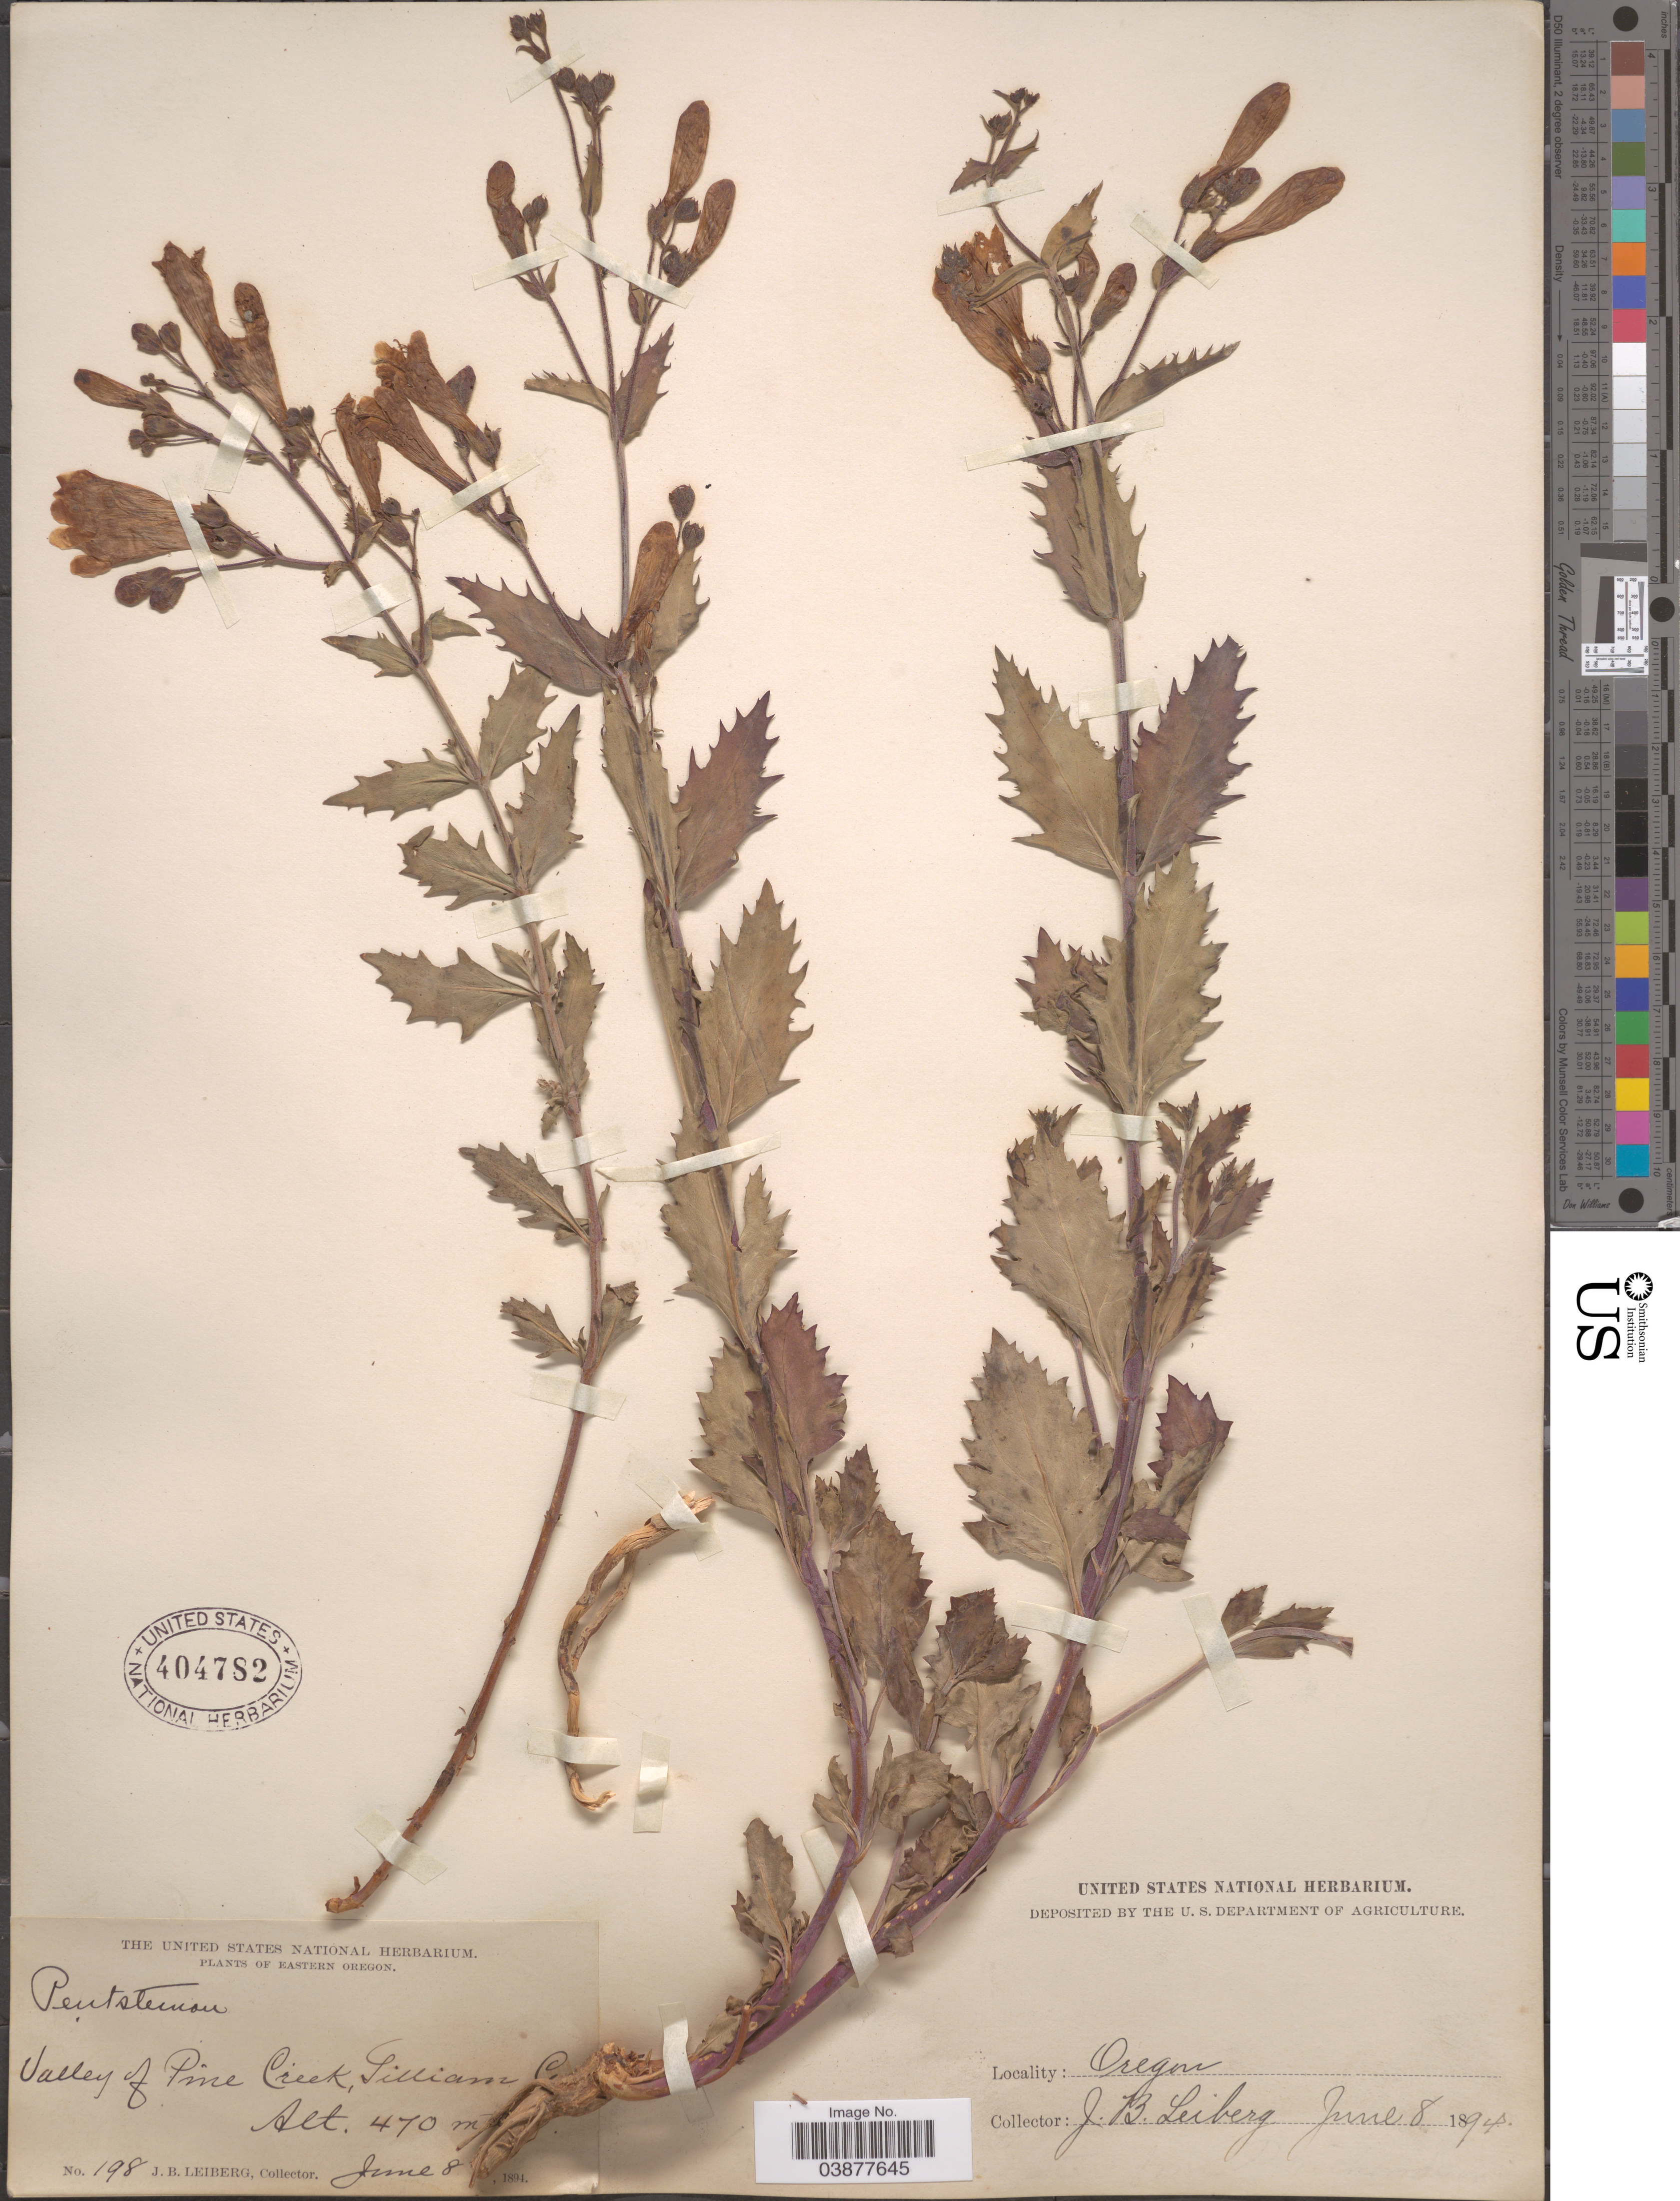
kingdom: Plantae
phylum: Tracheophyta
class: Magnoliopsida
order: Lamiales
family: Plantaginaceae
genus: Penstemon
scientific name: Penstemon richardsonii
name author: Douglas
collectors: J. B. Leiberg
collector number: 198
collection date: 1894-06-08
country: United States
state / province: Oregon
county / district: Wheeler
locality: Eastern Oregon. Valley of Pine Creek, Gilliam Co.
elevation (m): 470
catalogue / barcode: US 404782